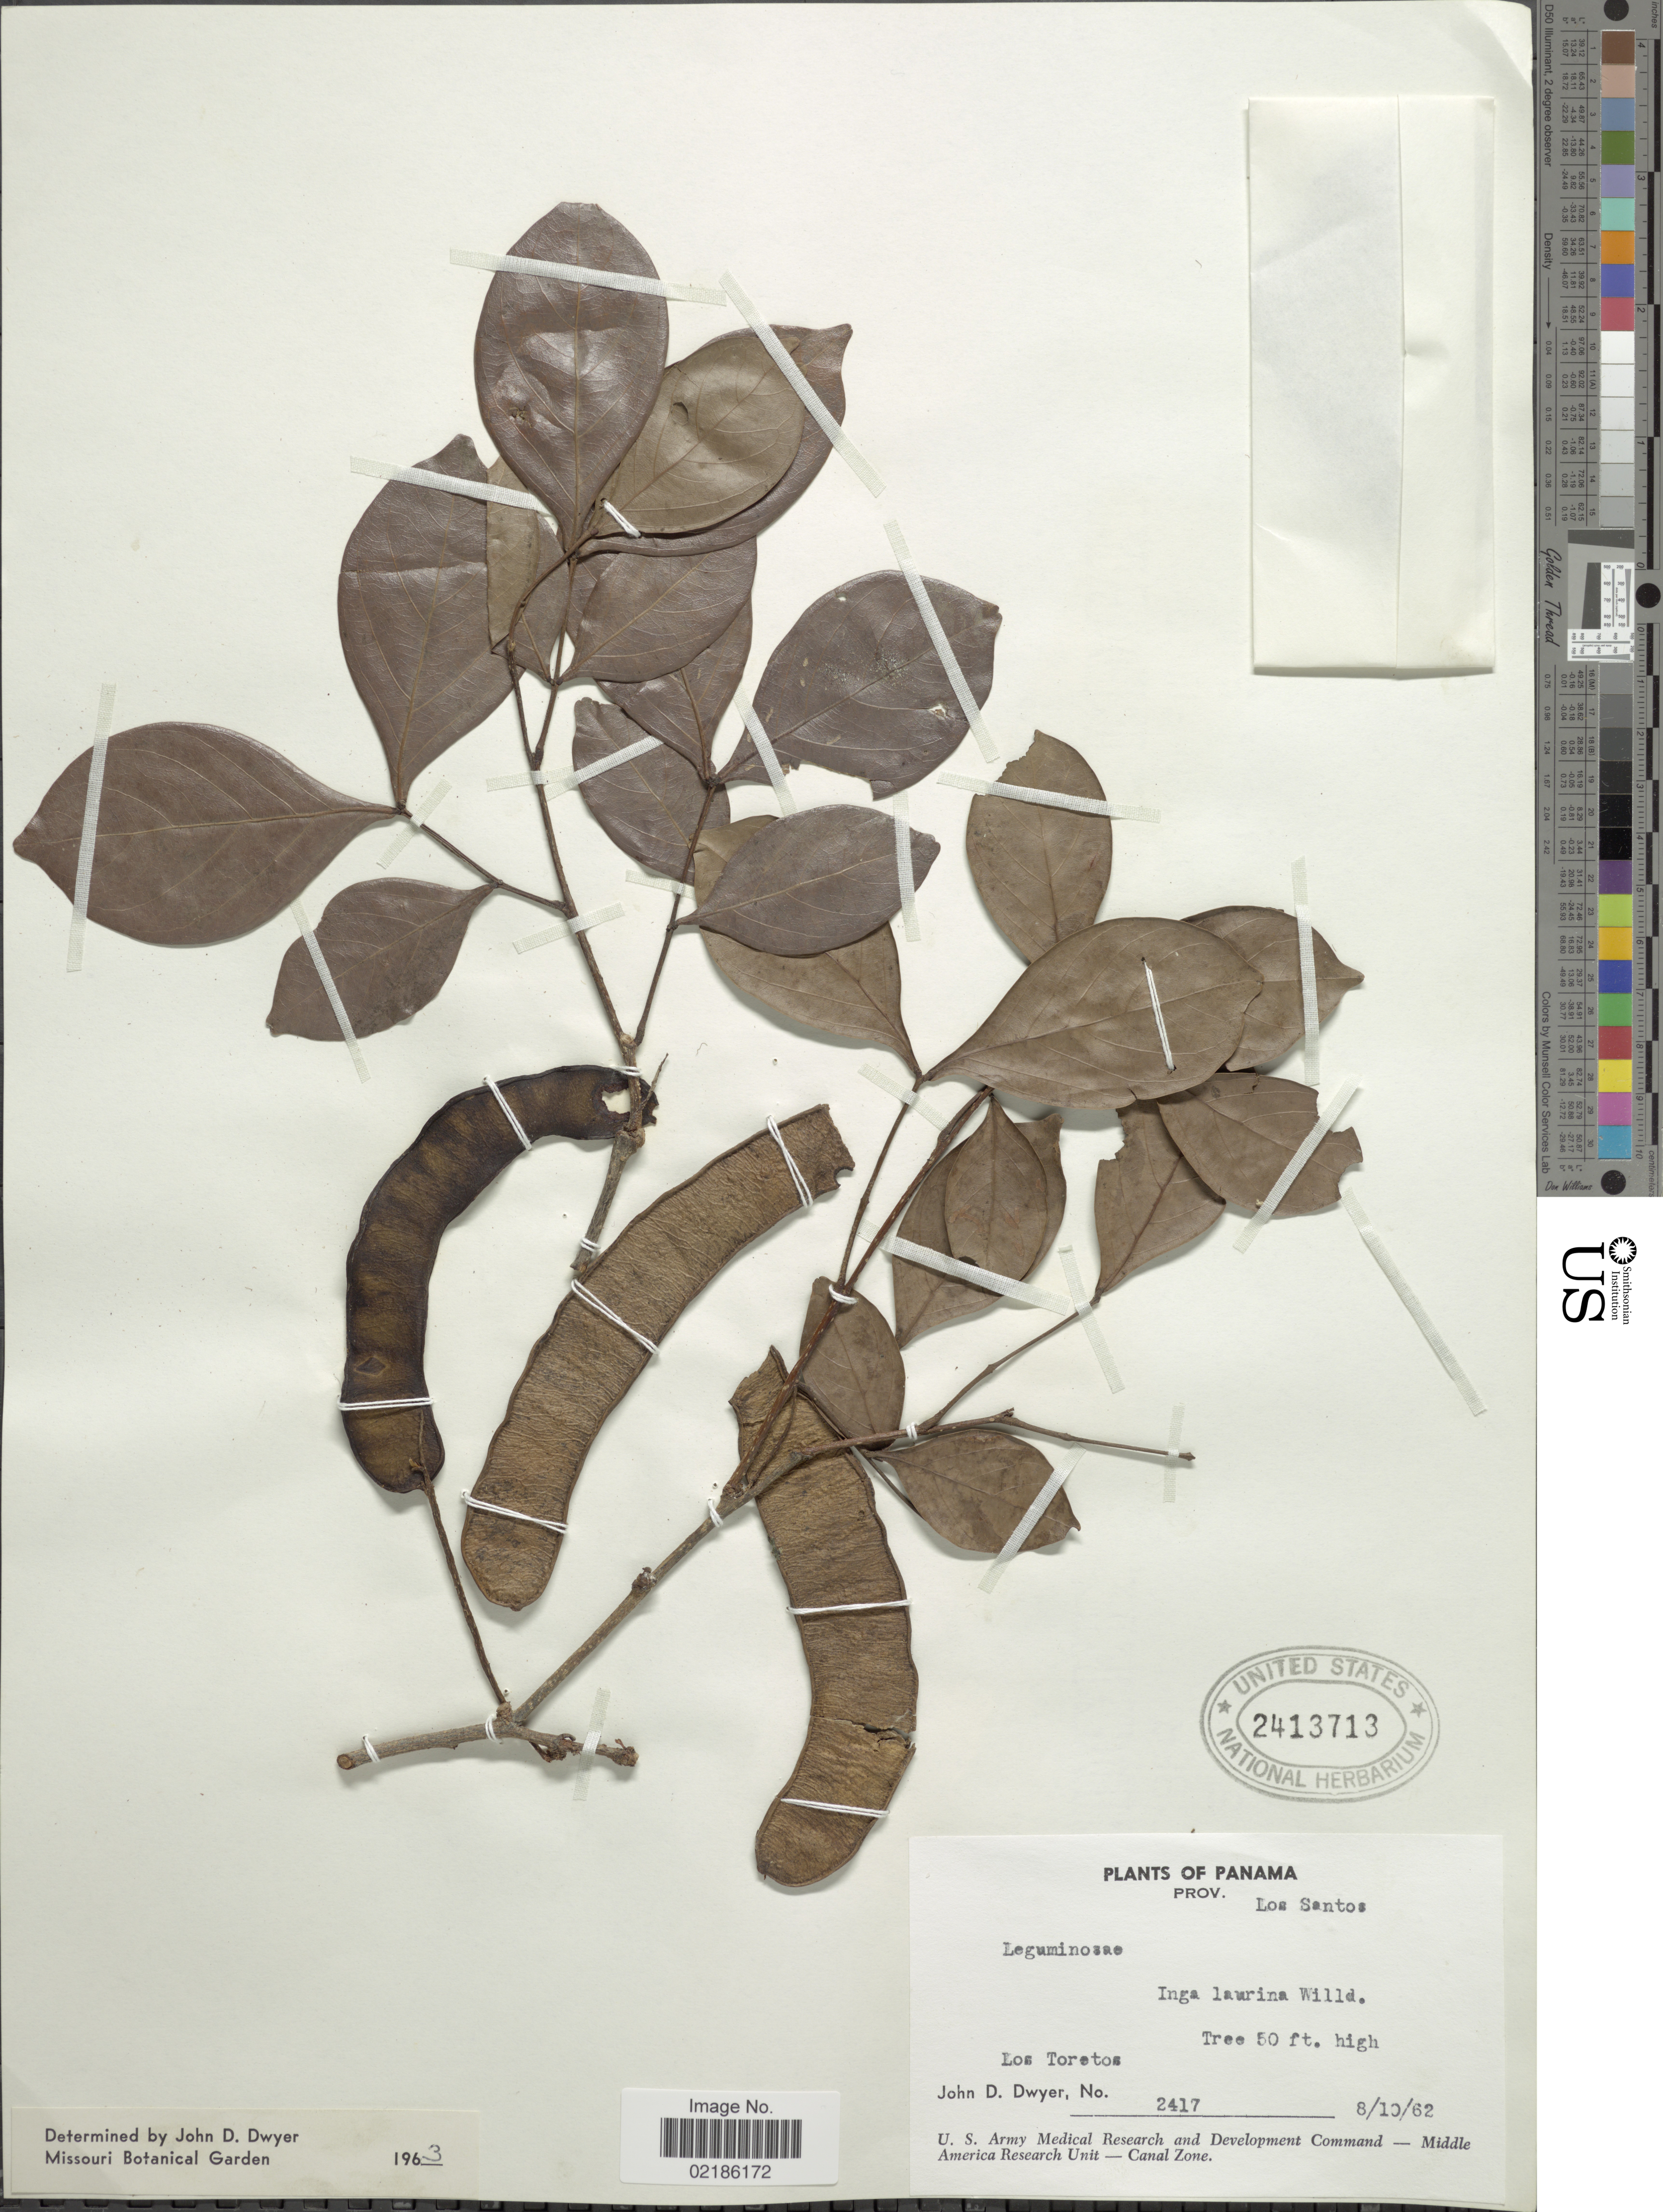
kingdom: Plantae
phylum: Tracheophyta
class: Magnoliopsida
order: Fabales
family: Fabaceae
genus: Inga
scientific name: Inga laurina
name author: (Sw.) Willd.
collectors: J. D. Dwyer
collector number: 2417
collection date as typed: Transcribed d/m/y: 8/10/62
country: Panama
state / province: Los Santos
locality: Los Toretos.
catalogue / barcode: US 2413713